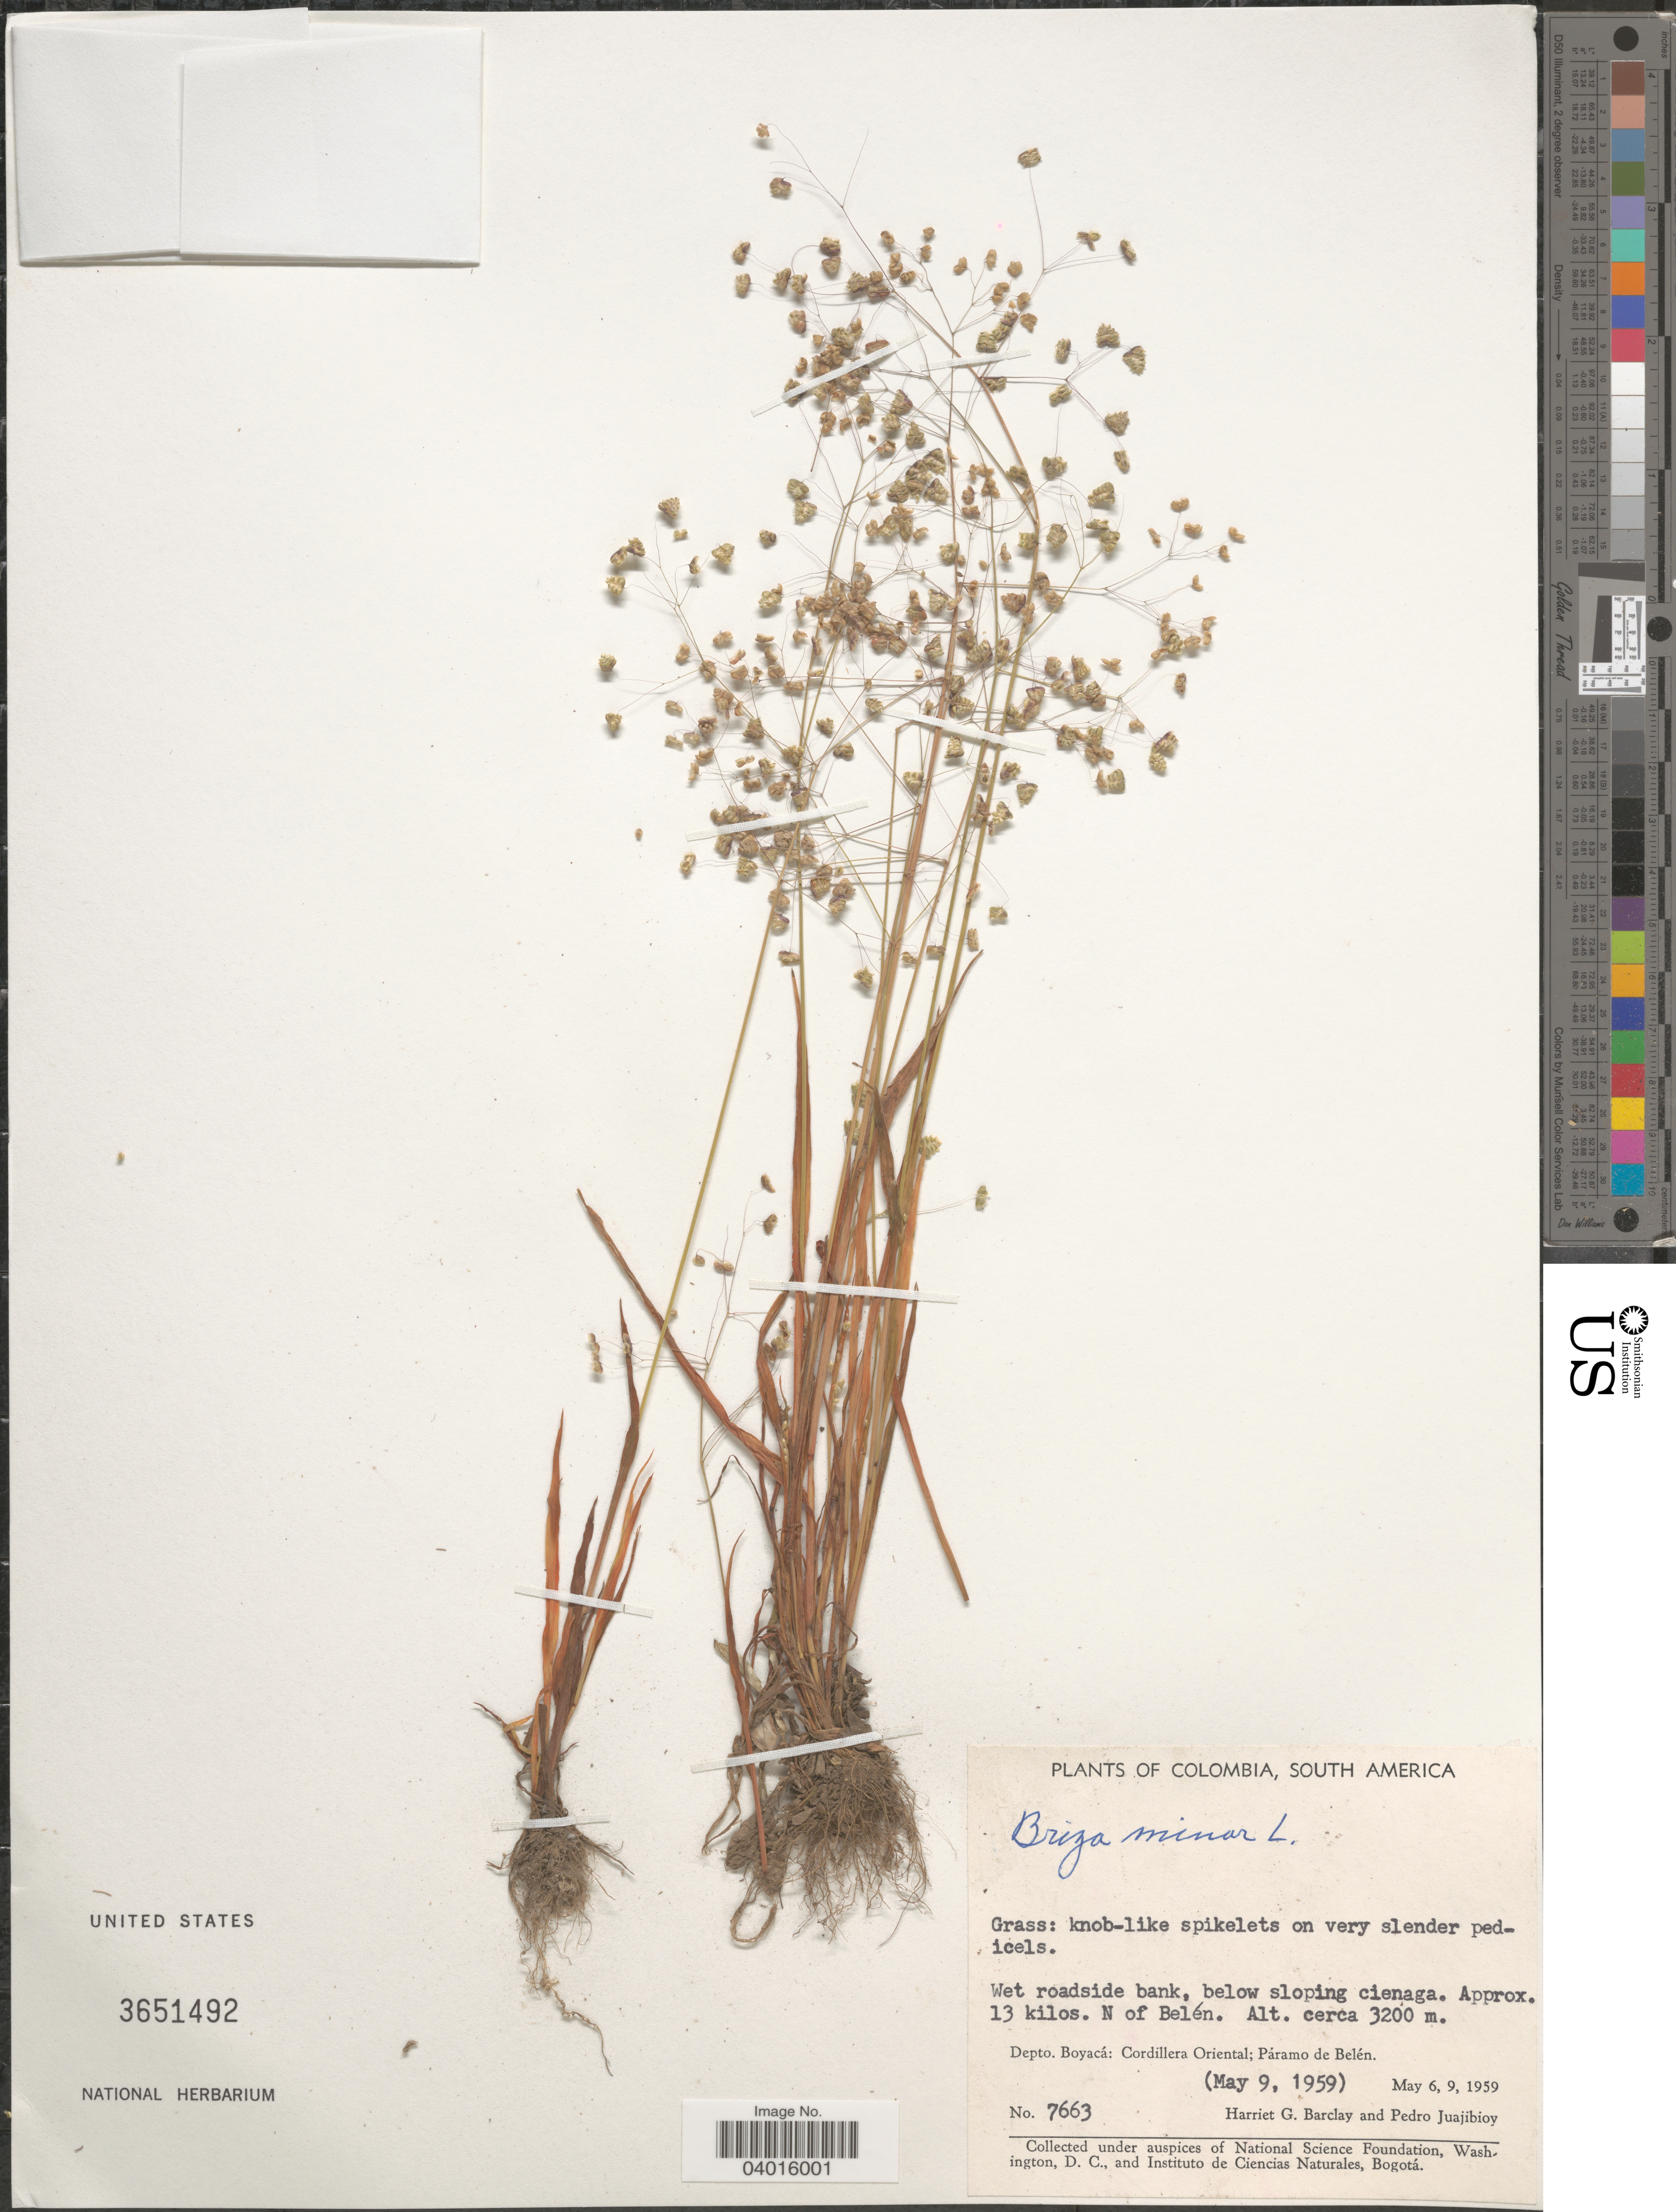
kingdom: Plantae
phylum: Tracheophyta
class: Liliopsida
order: Poales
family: Poaceae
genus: Briza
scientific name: Briza minor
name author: L.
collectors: H. G. Barclay & P. Juajibioy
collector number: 7663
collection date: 1959-05-09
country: Colombia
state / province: Boyacá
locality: Wet roadside bank, below sloping cienaga. Approx. 13 kilos. N of Belén. Depto. Boyacá: Cordillera Oriental; Páramo de Belén.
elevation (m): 3200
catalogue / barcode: US 3651492